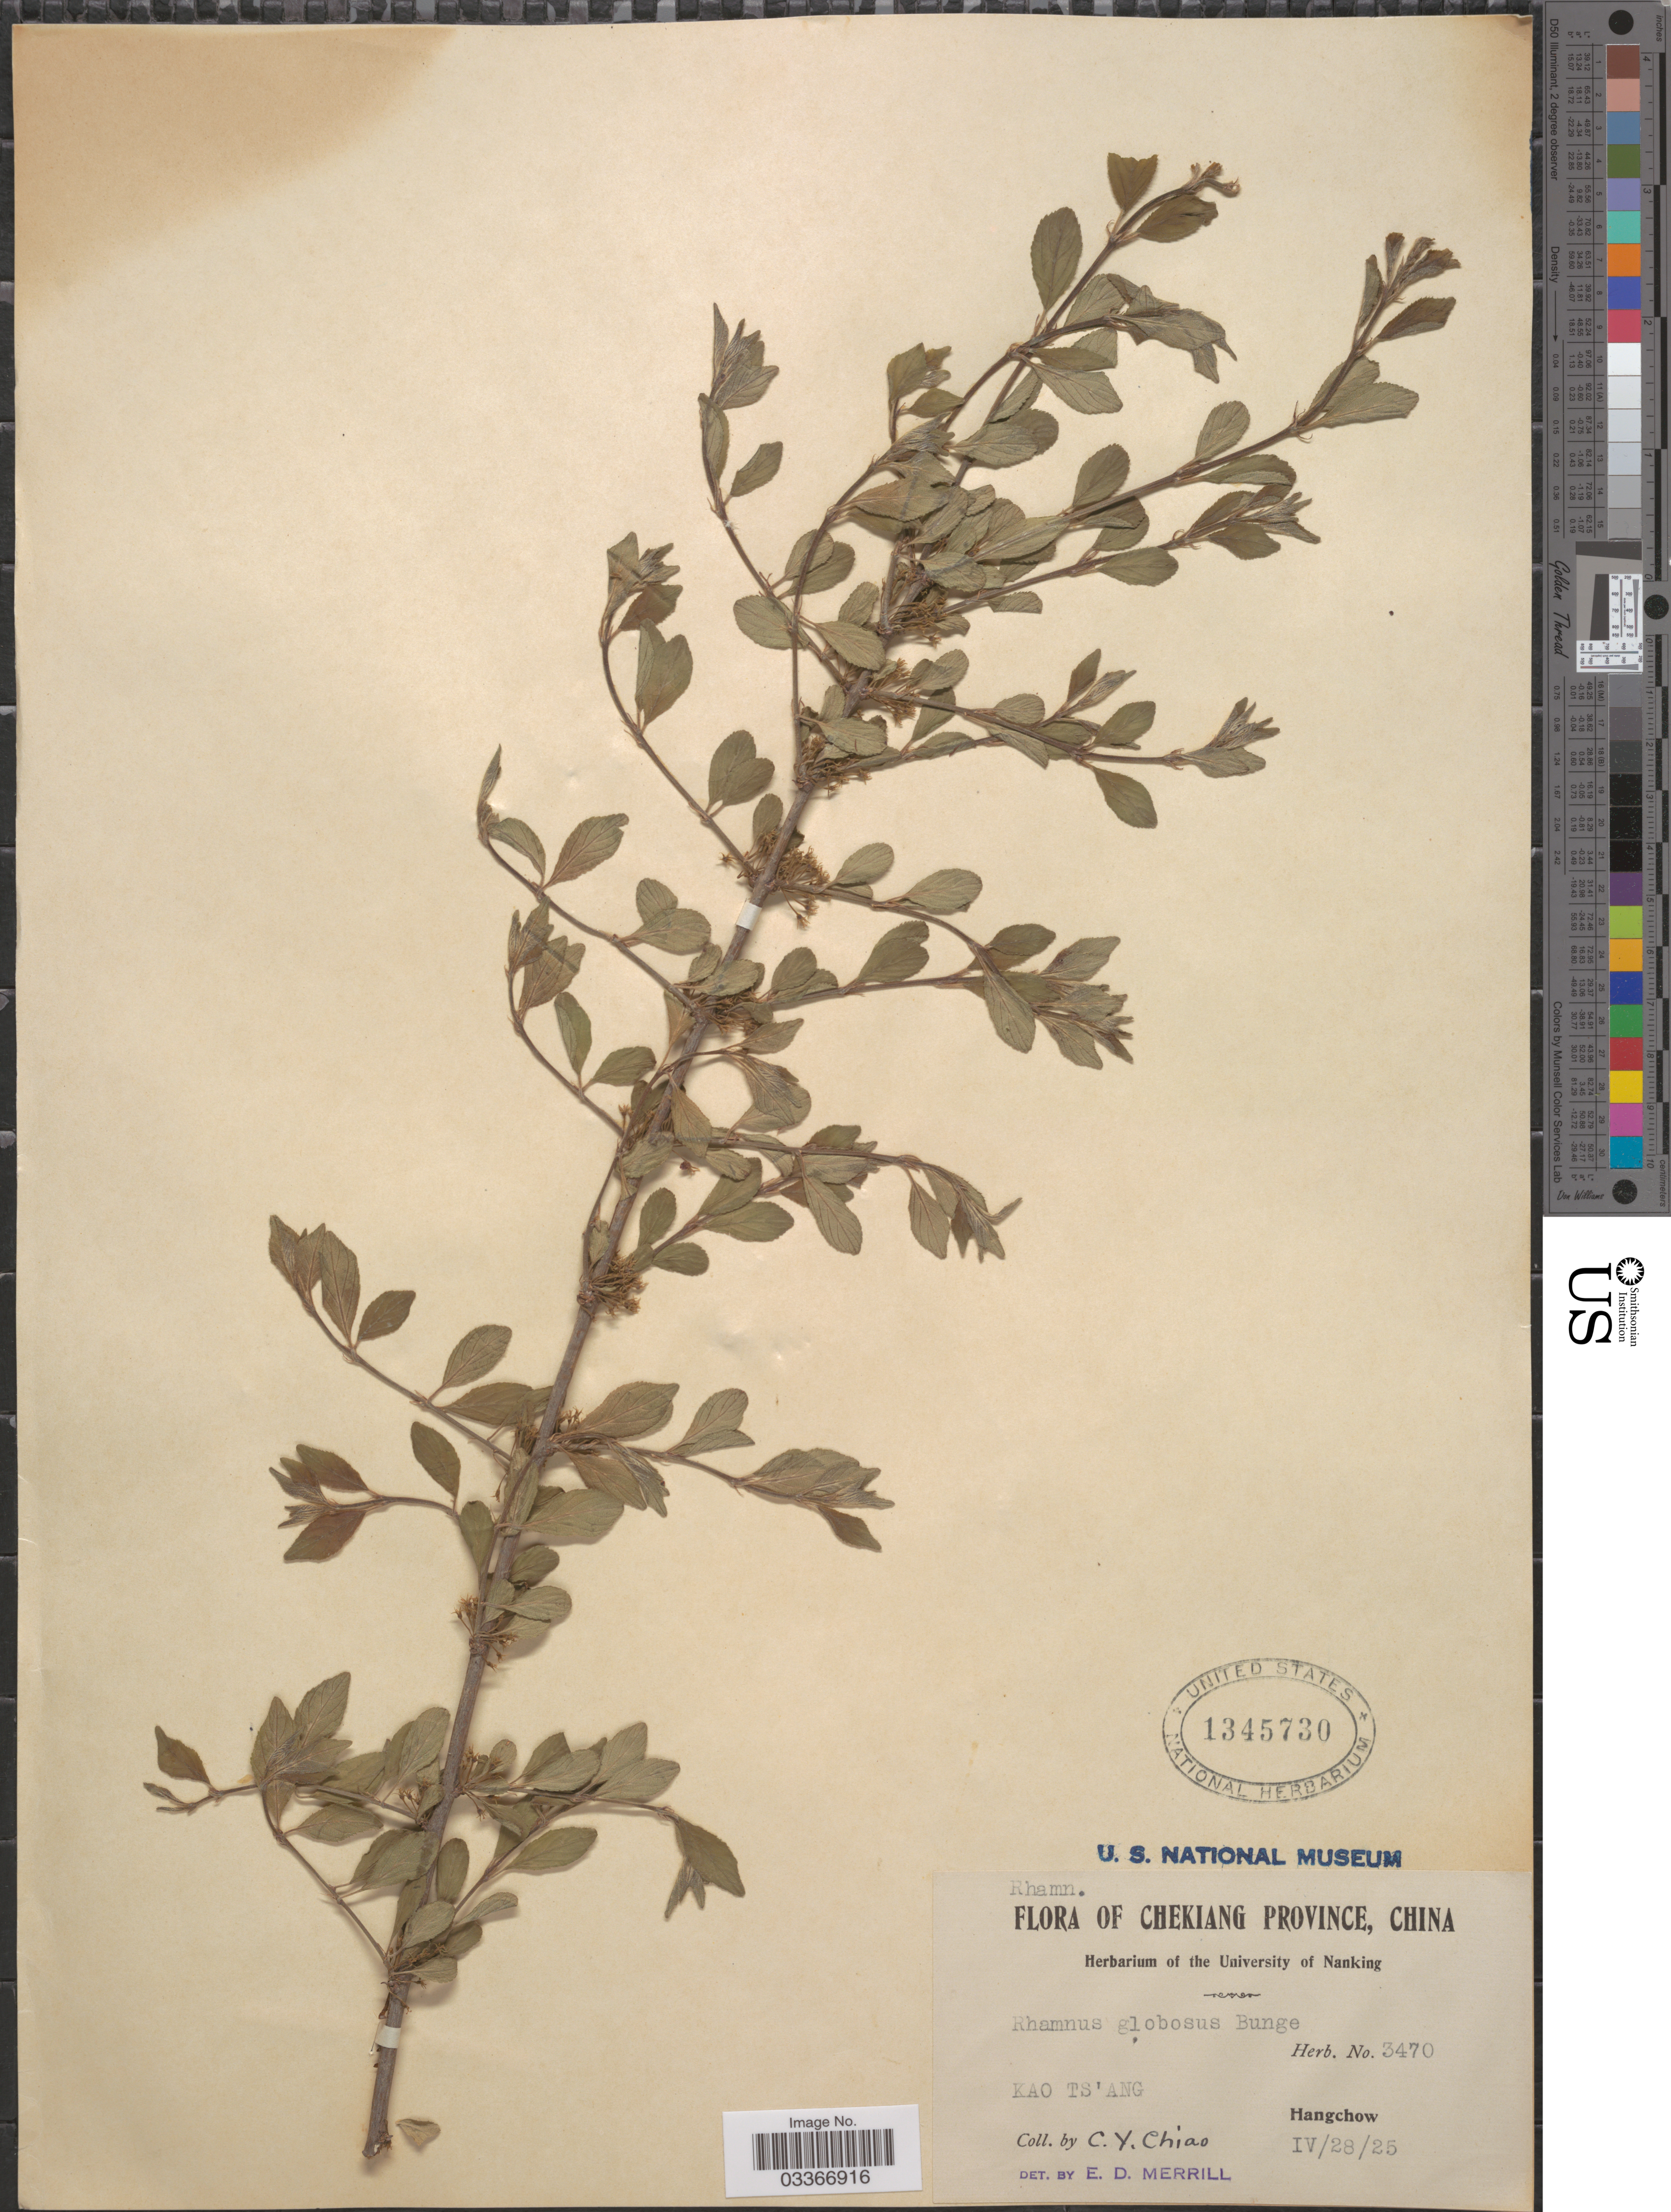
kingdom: Plantae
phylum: Tracheophyta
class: Magnoliopsida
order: Rosales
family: Rhamnaceae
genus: Rhamnus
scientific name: Rhamnus globosa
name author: Bunge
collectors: C. Y. Chiao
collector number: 3470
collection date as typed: Transcribed d/m/y: 28/4/25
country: China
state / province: Zhejiang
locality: Chekiang Province. Kao Ts'Ang. [unsure placement] Hangchow.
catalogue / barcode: US 1345730